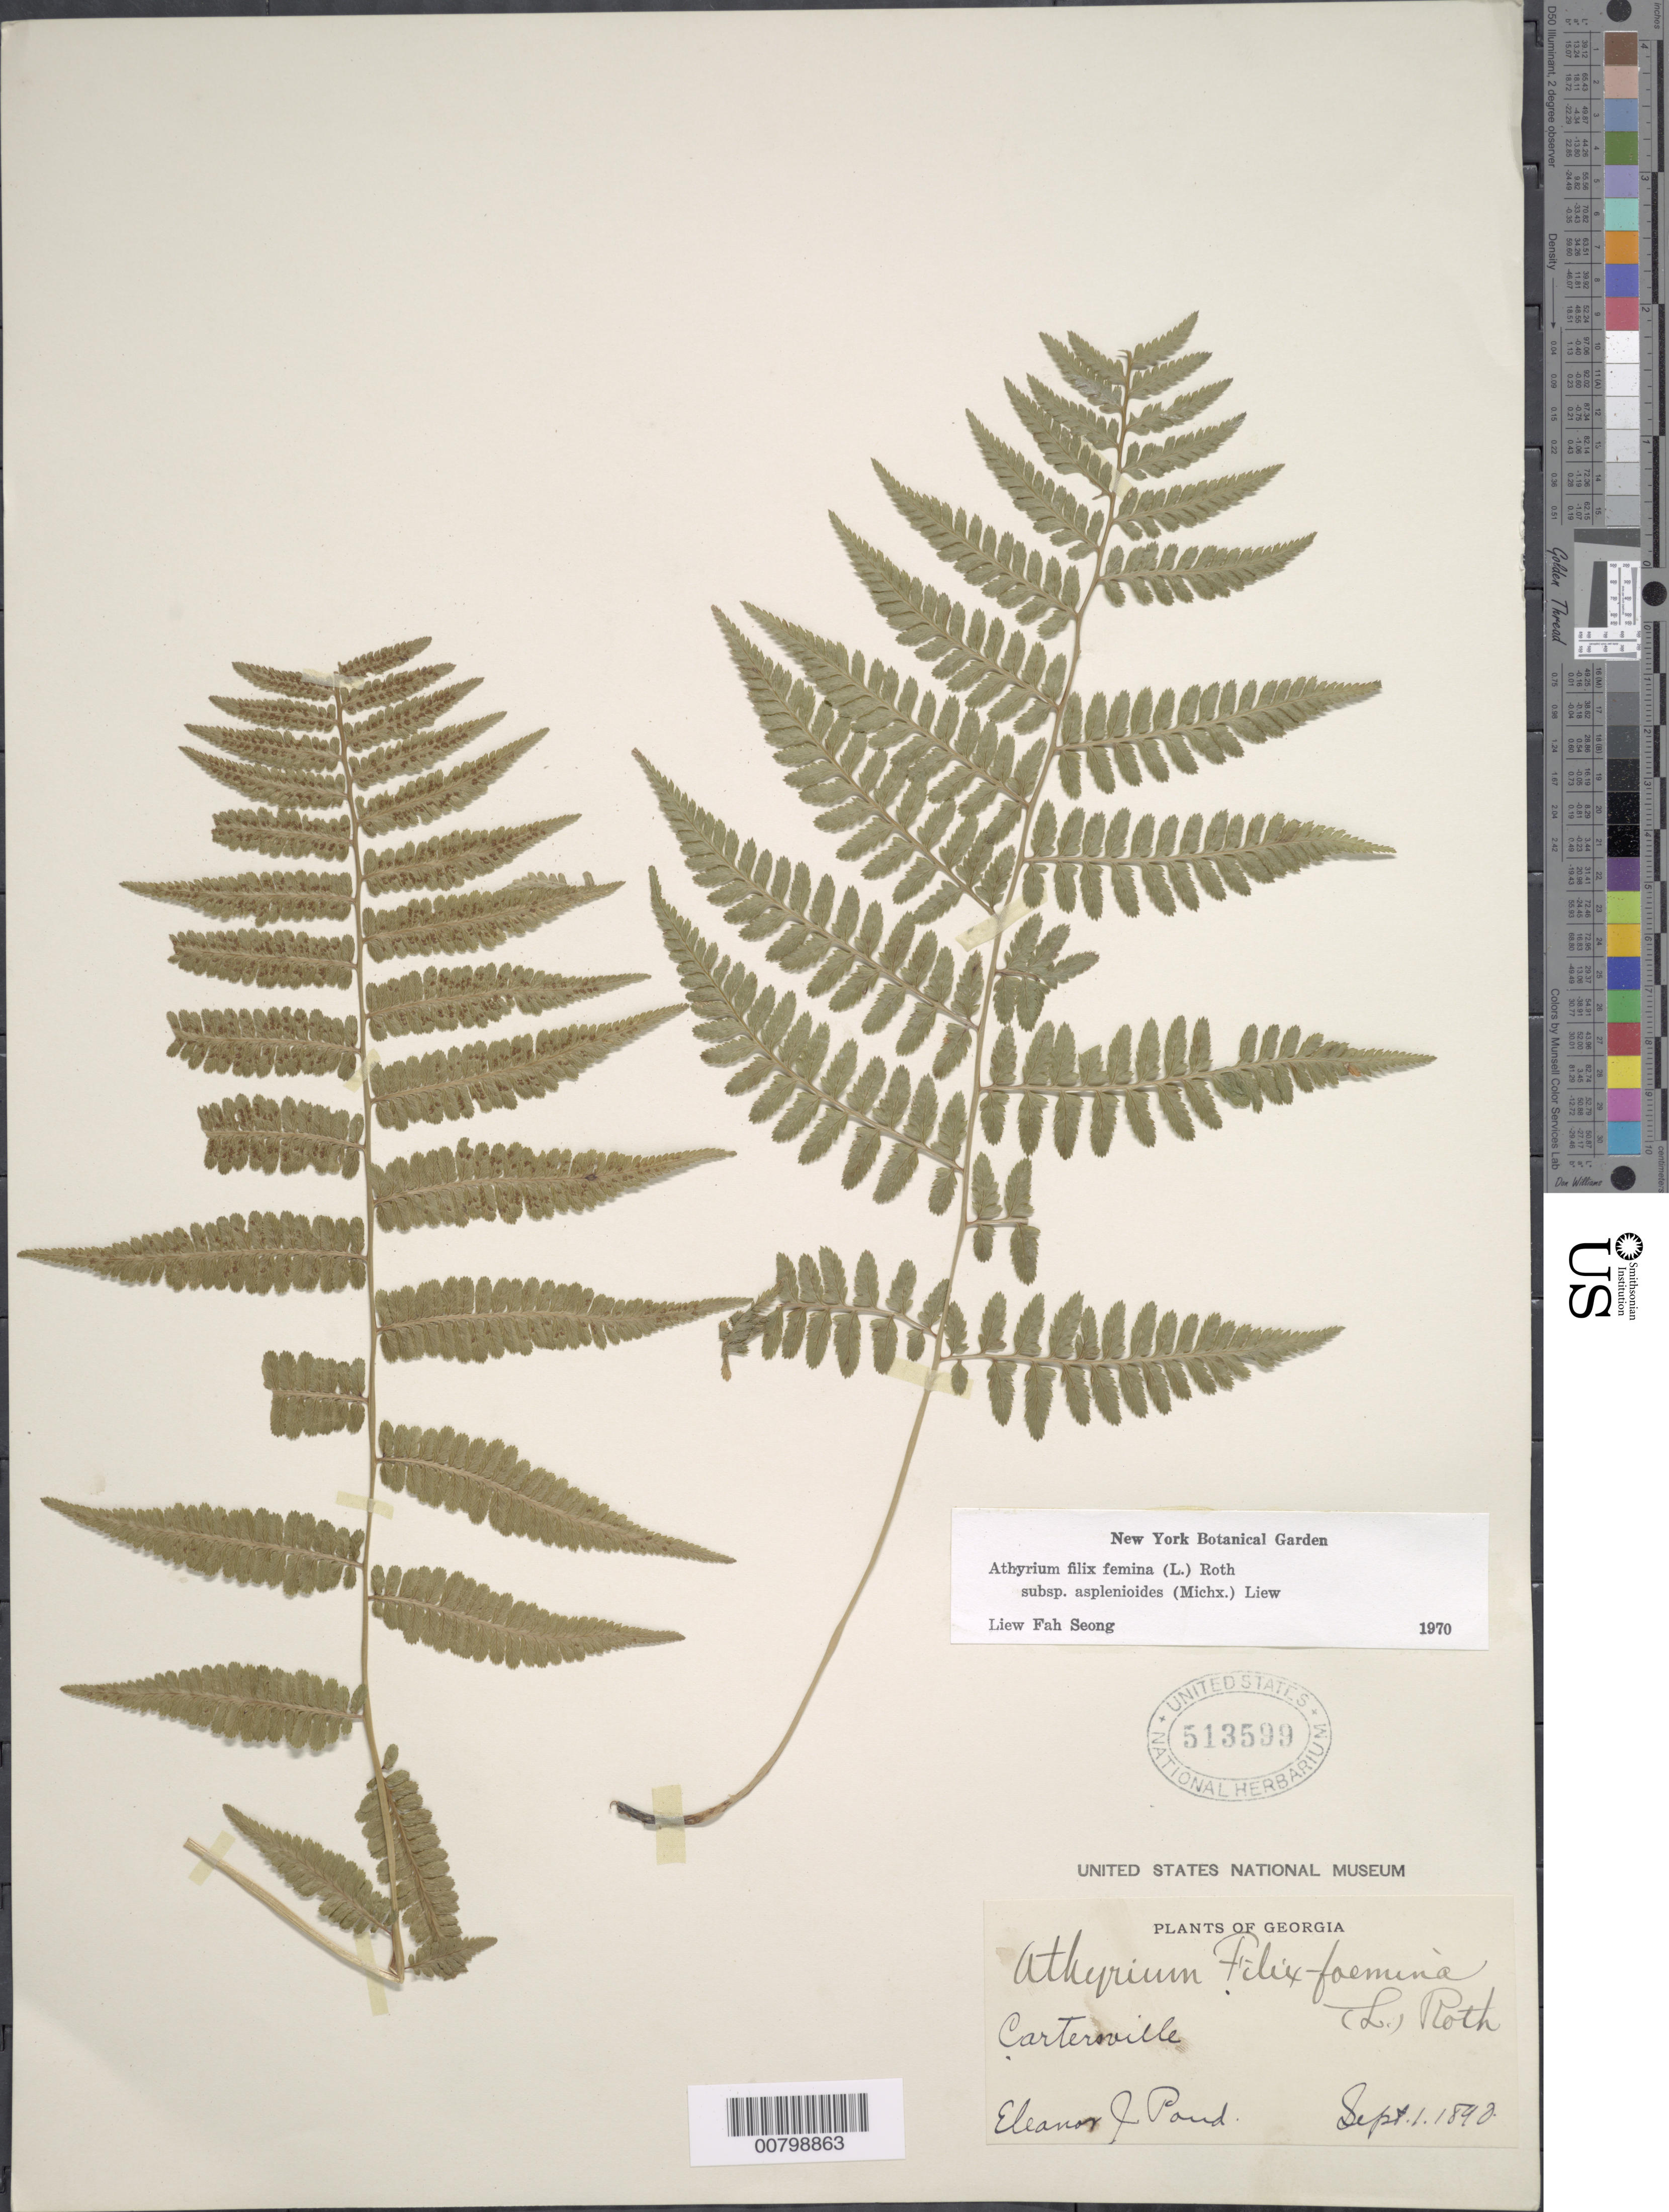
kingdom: Plantae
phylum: Tracheophyta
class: Polypodiopsida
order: Polypodiales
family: Athyriaceae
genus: Athyrium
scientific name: Athyrium filix-femina subsp. asplenioides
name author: (Michx.) Hultén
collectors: E. Pond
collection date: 1890-09-01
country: United States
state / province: Georgia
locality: Cartersville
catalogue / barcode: US 513599